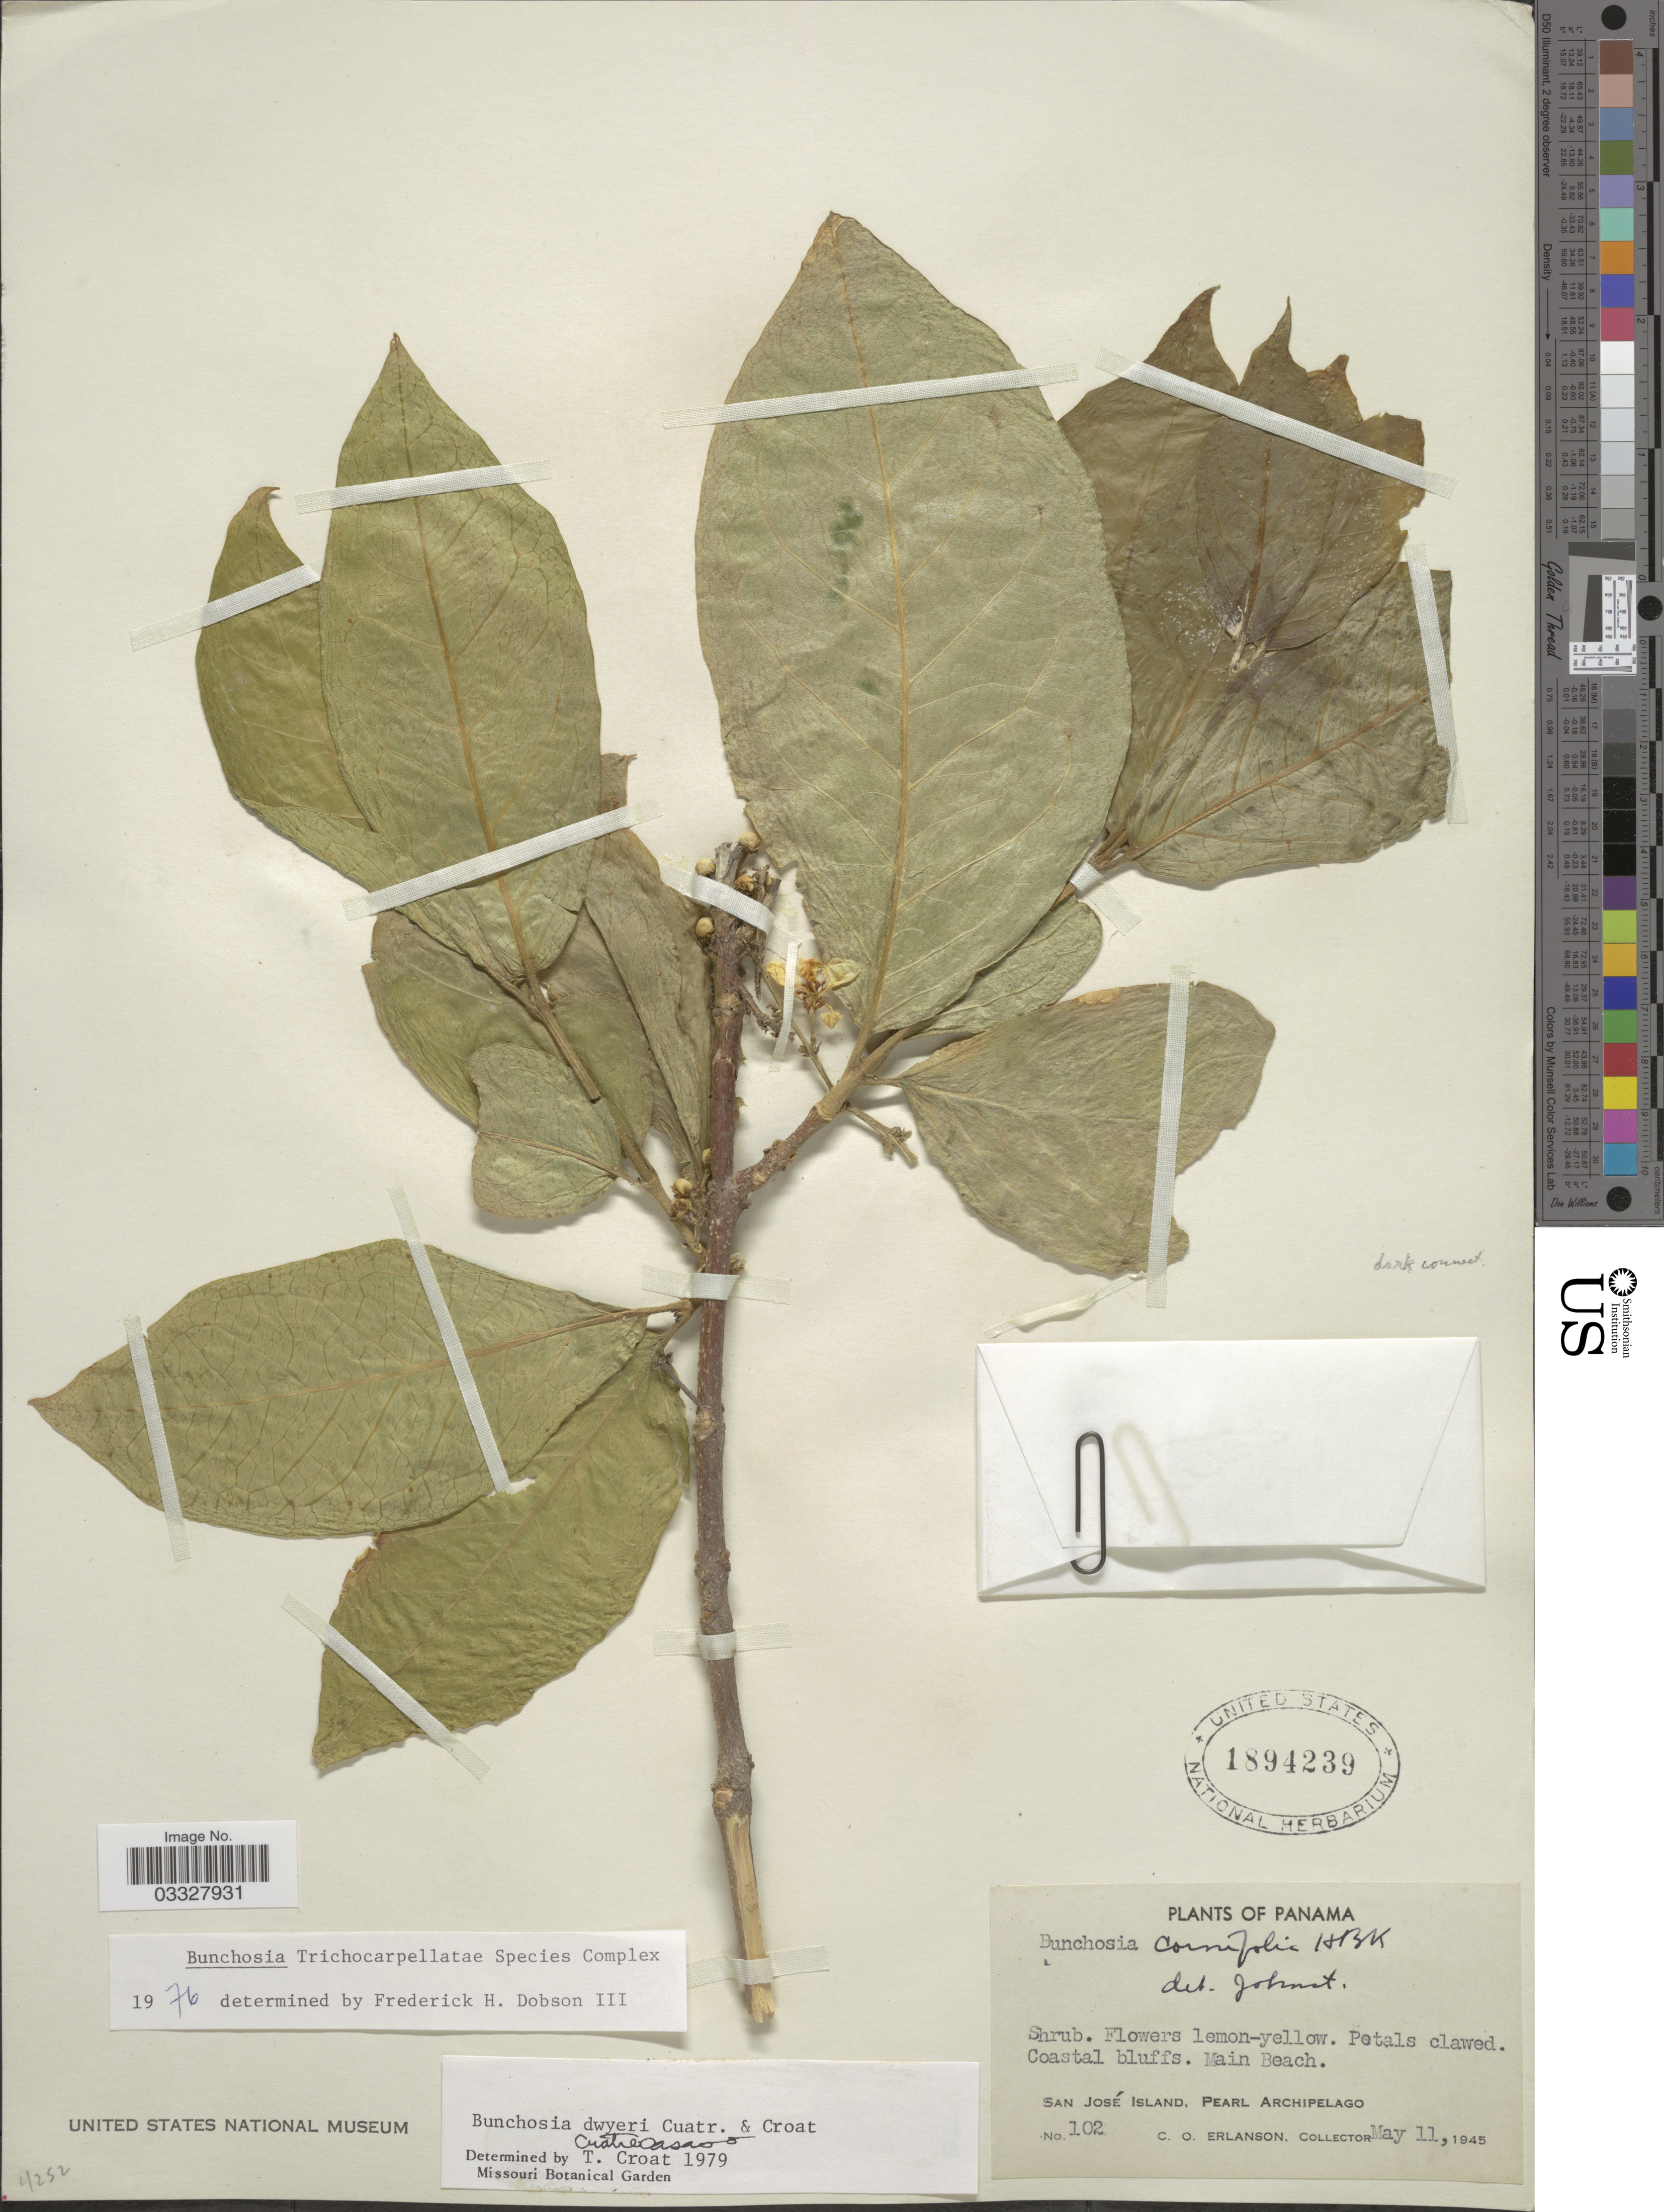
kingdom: Plantae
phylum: Tracheophyta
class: Magnoliopsida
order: Malpighiales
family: Malpighiaceae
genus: Bunchosia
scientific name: Bunchosia dwyeri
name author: Cuatrec. & Croat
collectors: C. O. Erlanson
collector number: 102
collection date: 1945-05-11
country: Panama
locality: San José Island, Pearl Archipelago.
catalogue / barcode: US 1894239